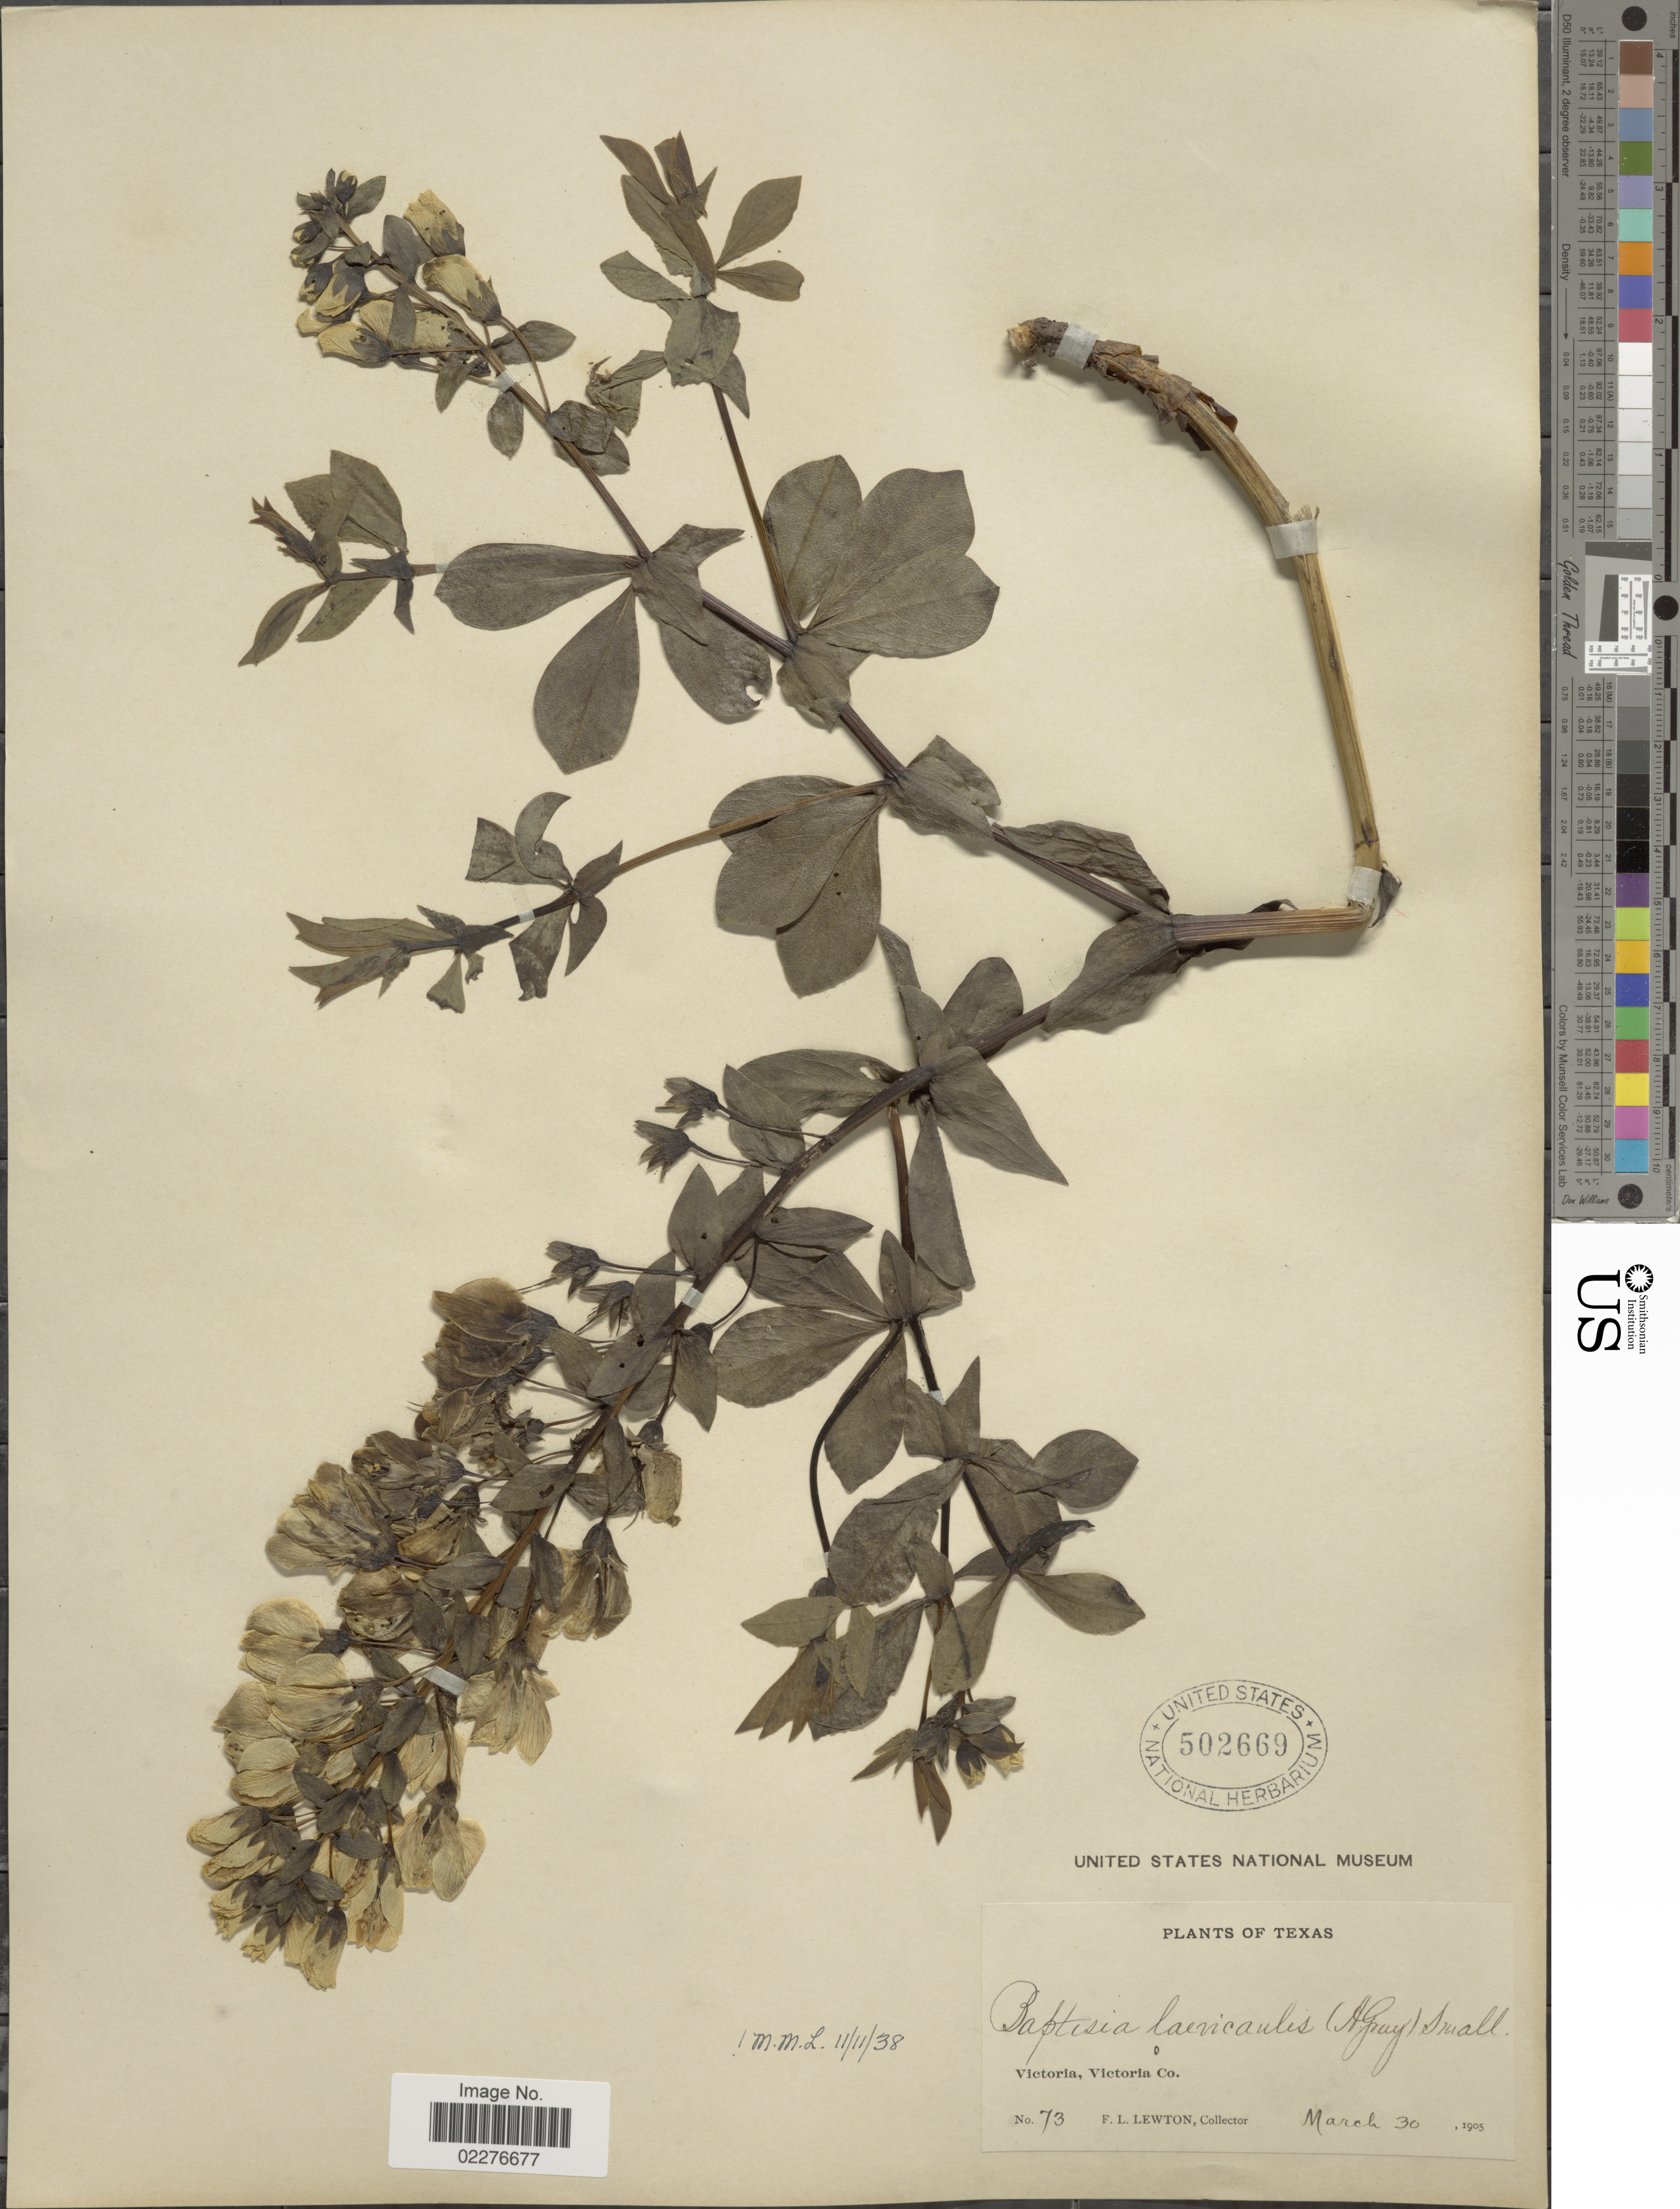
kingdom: Plantae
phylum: Tracheophyta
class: Magnoliopsida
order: Fabales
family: Fabaceae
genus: Baptisia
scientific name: Baptisia laevicaulis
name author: (Canby) Small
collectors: F. L. Lewton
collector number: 73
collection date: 1905-03-30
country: United States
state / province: Texas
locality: Victoria, Victoria Co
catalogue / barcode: US 502669